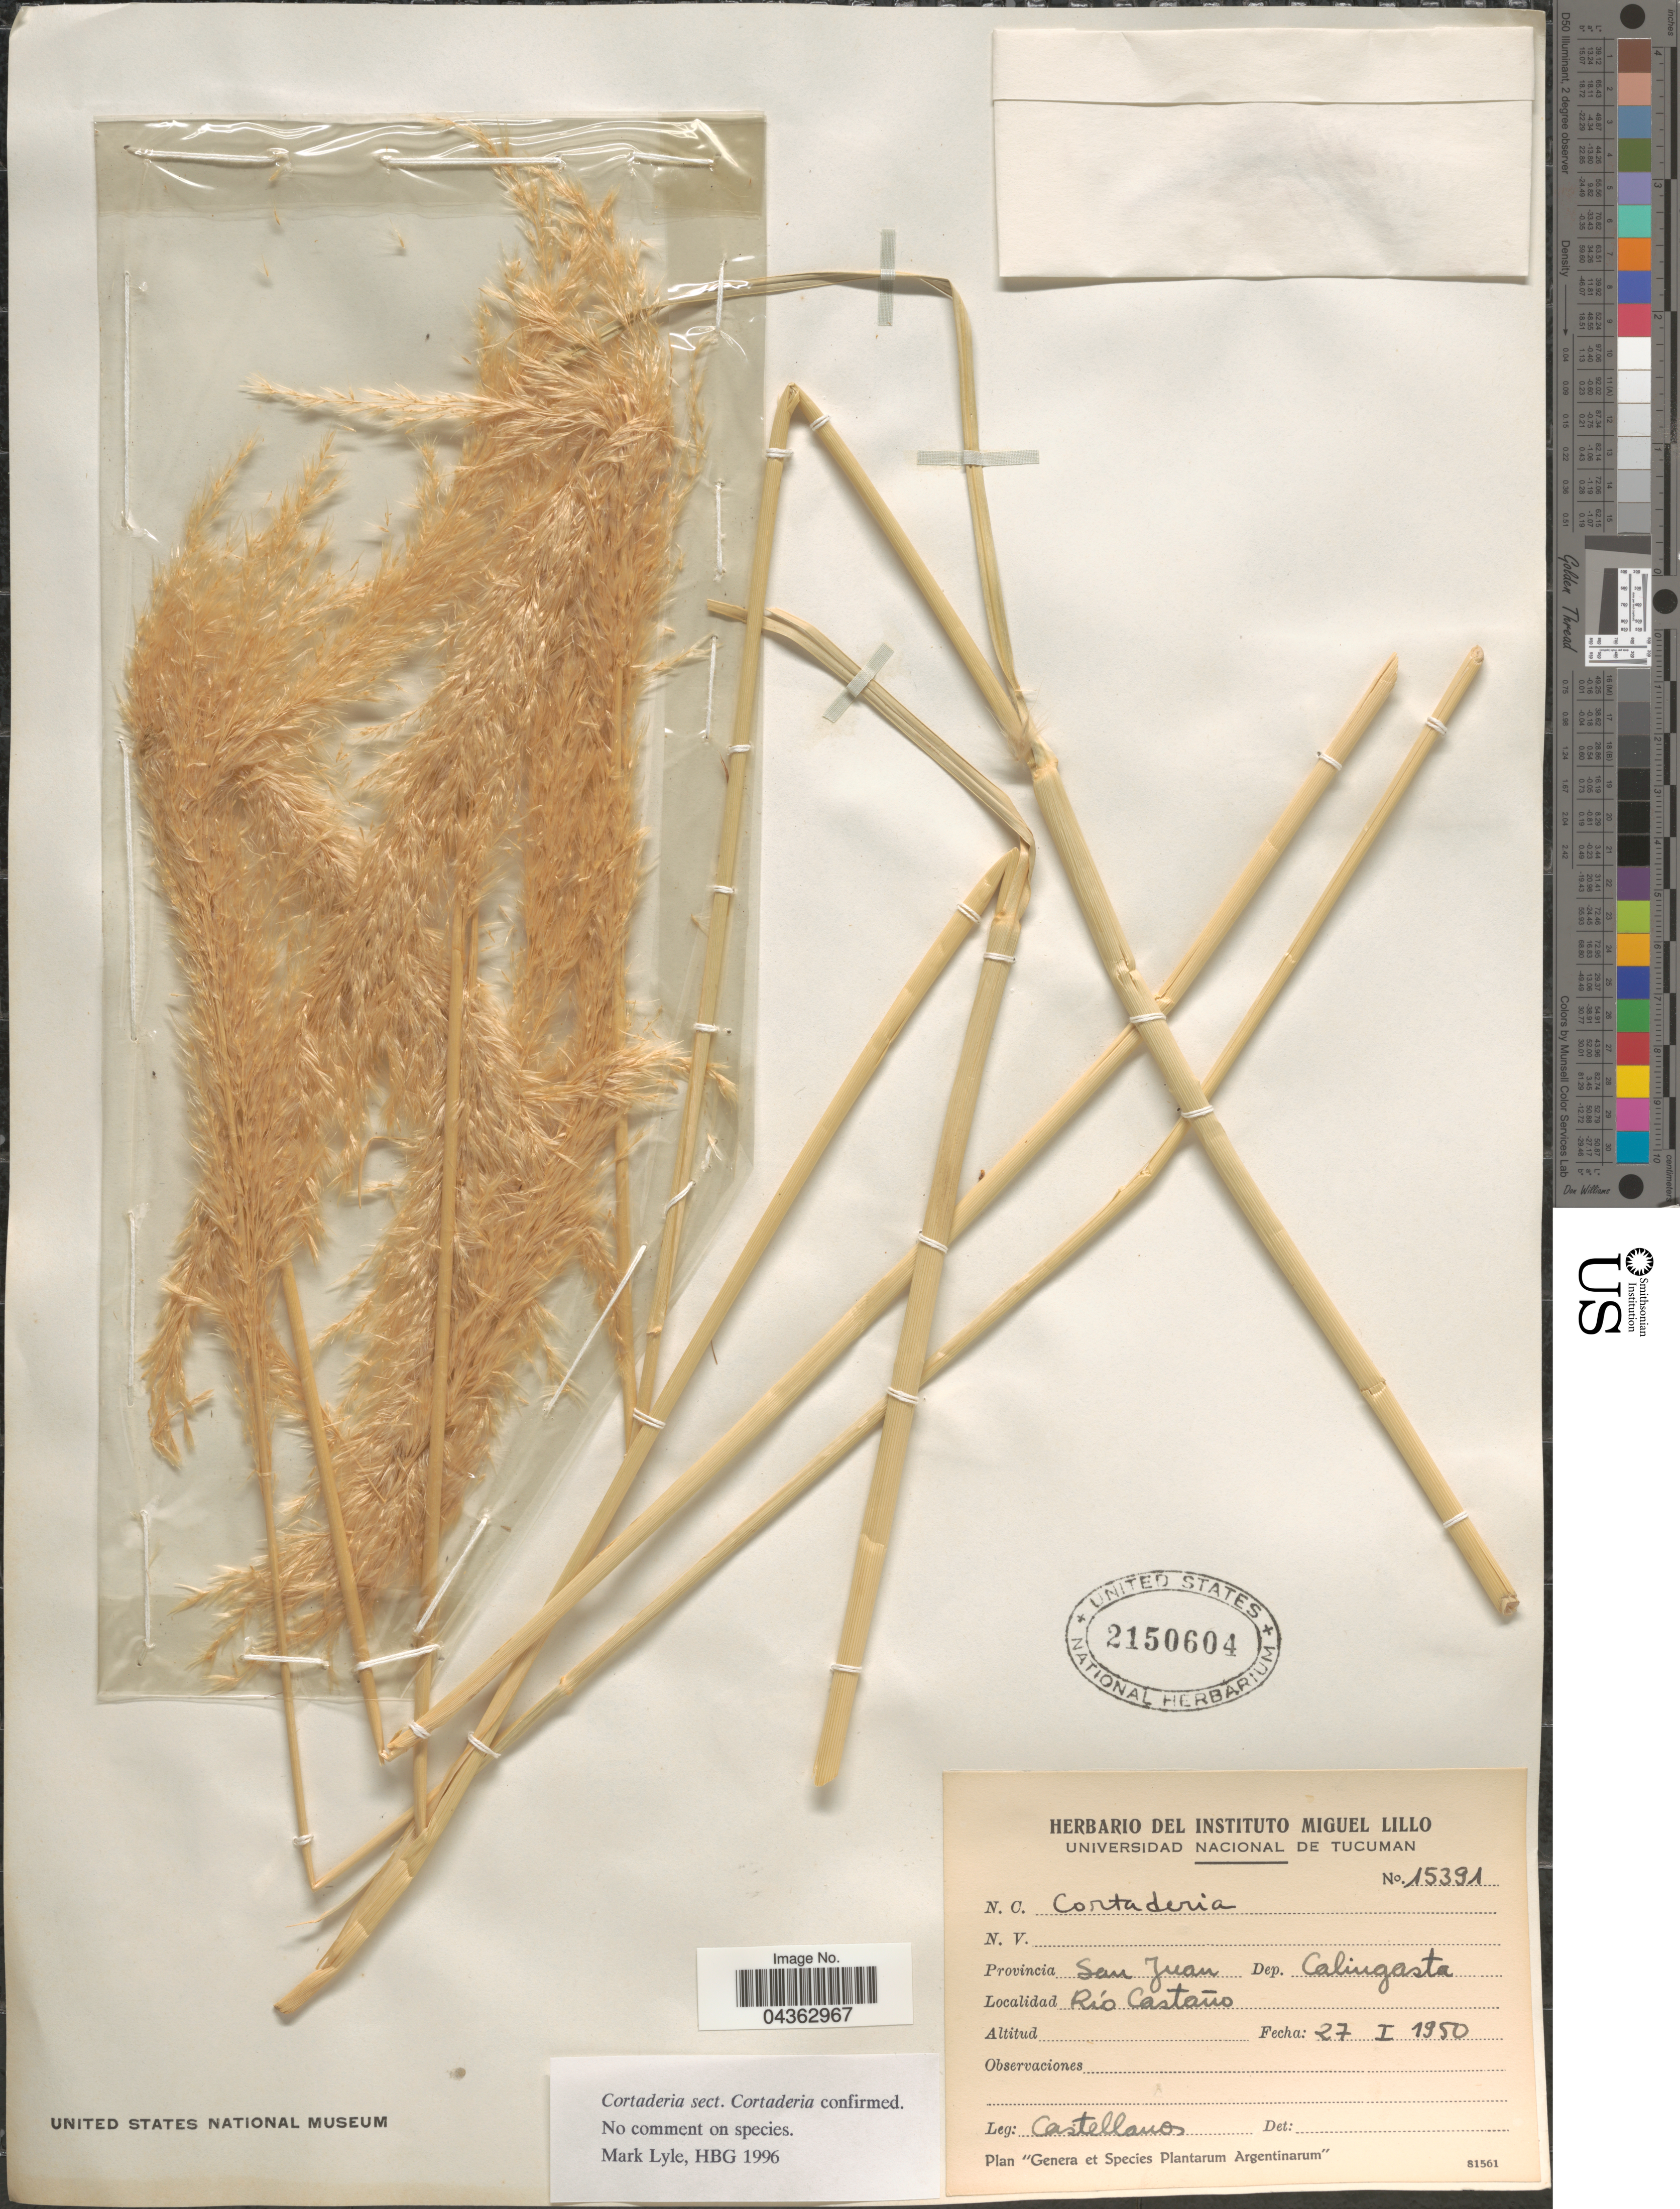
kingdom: Plantae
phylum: Tracheophyta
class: Liliopsida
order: Poales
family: Poaceae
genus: Cortaderia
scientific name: Cortaderia sp.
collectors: -- Castellanos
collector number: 15391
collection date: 1950-01-27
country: Argentina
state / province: San Juan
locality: Dep. Calingasta. Río Castaño.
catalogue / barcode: US 2150604